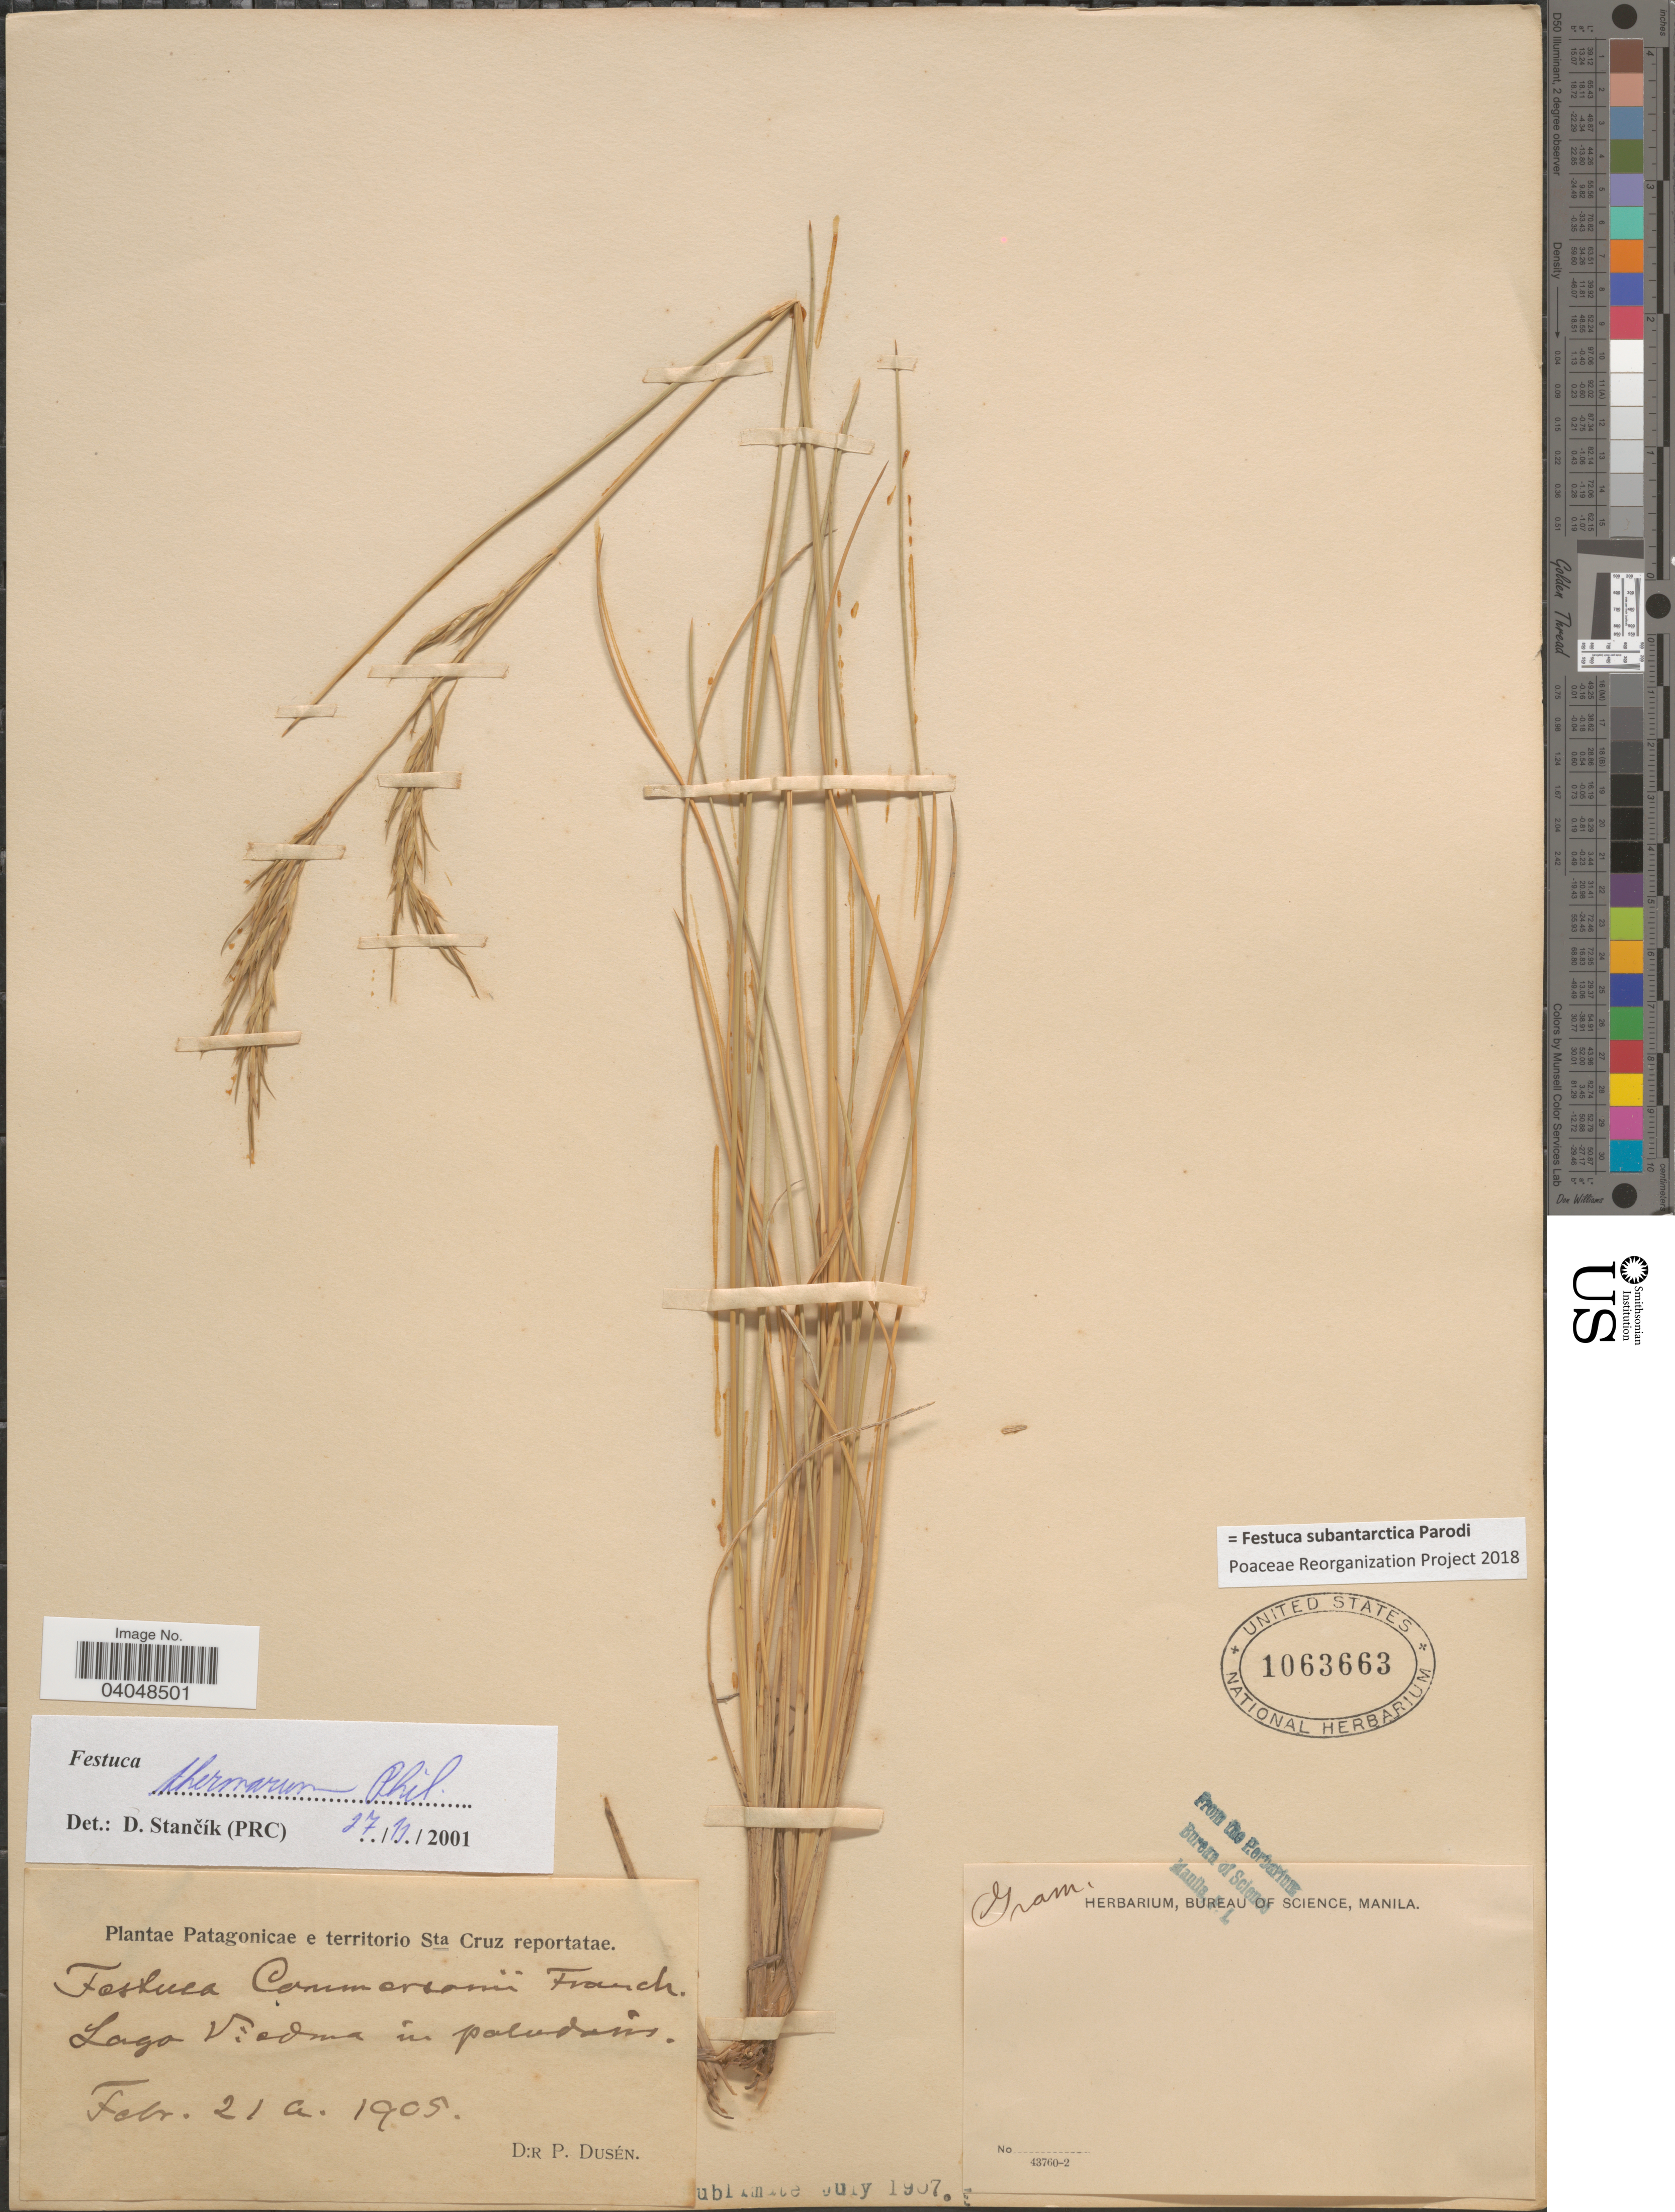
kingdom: Plantae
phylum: Tracheophyta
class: Liliopsida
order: Poales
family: Poaceae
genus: Festuca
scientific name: Festuca subantarctica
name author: Parodi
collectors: P. Dusén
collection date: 1905-02-21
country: Argentina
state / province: Santa Cruz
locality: Patagonicae e territorio Sta Cruz reportatae. Lago Viedma in paludosis.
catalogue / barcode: US 1063663